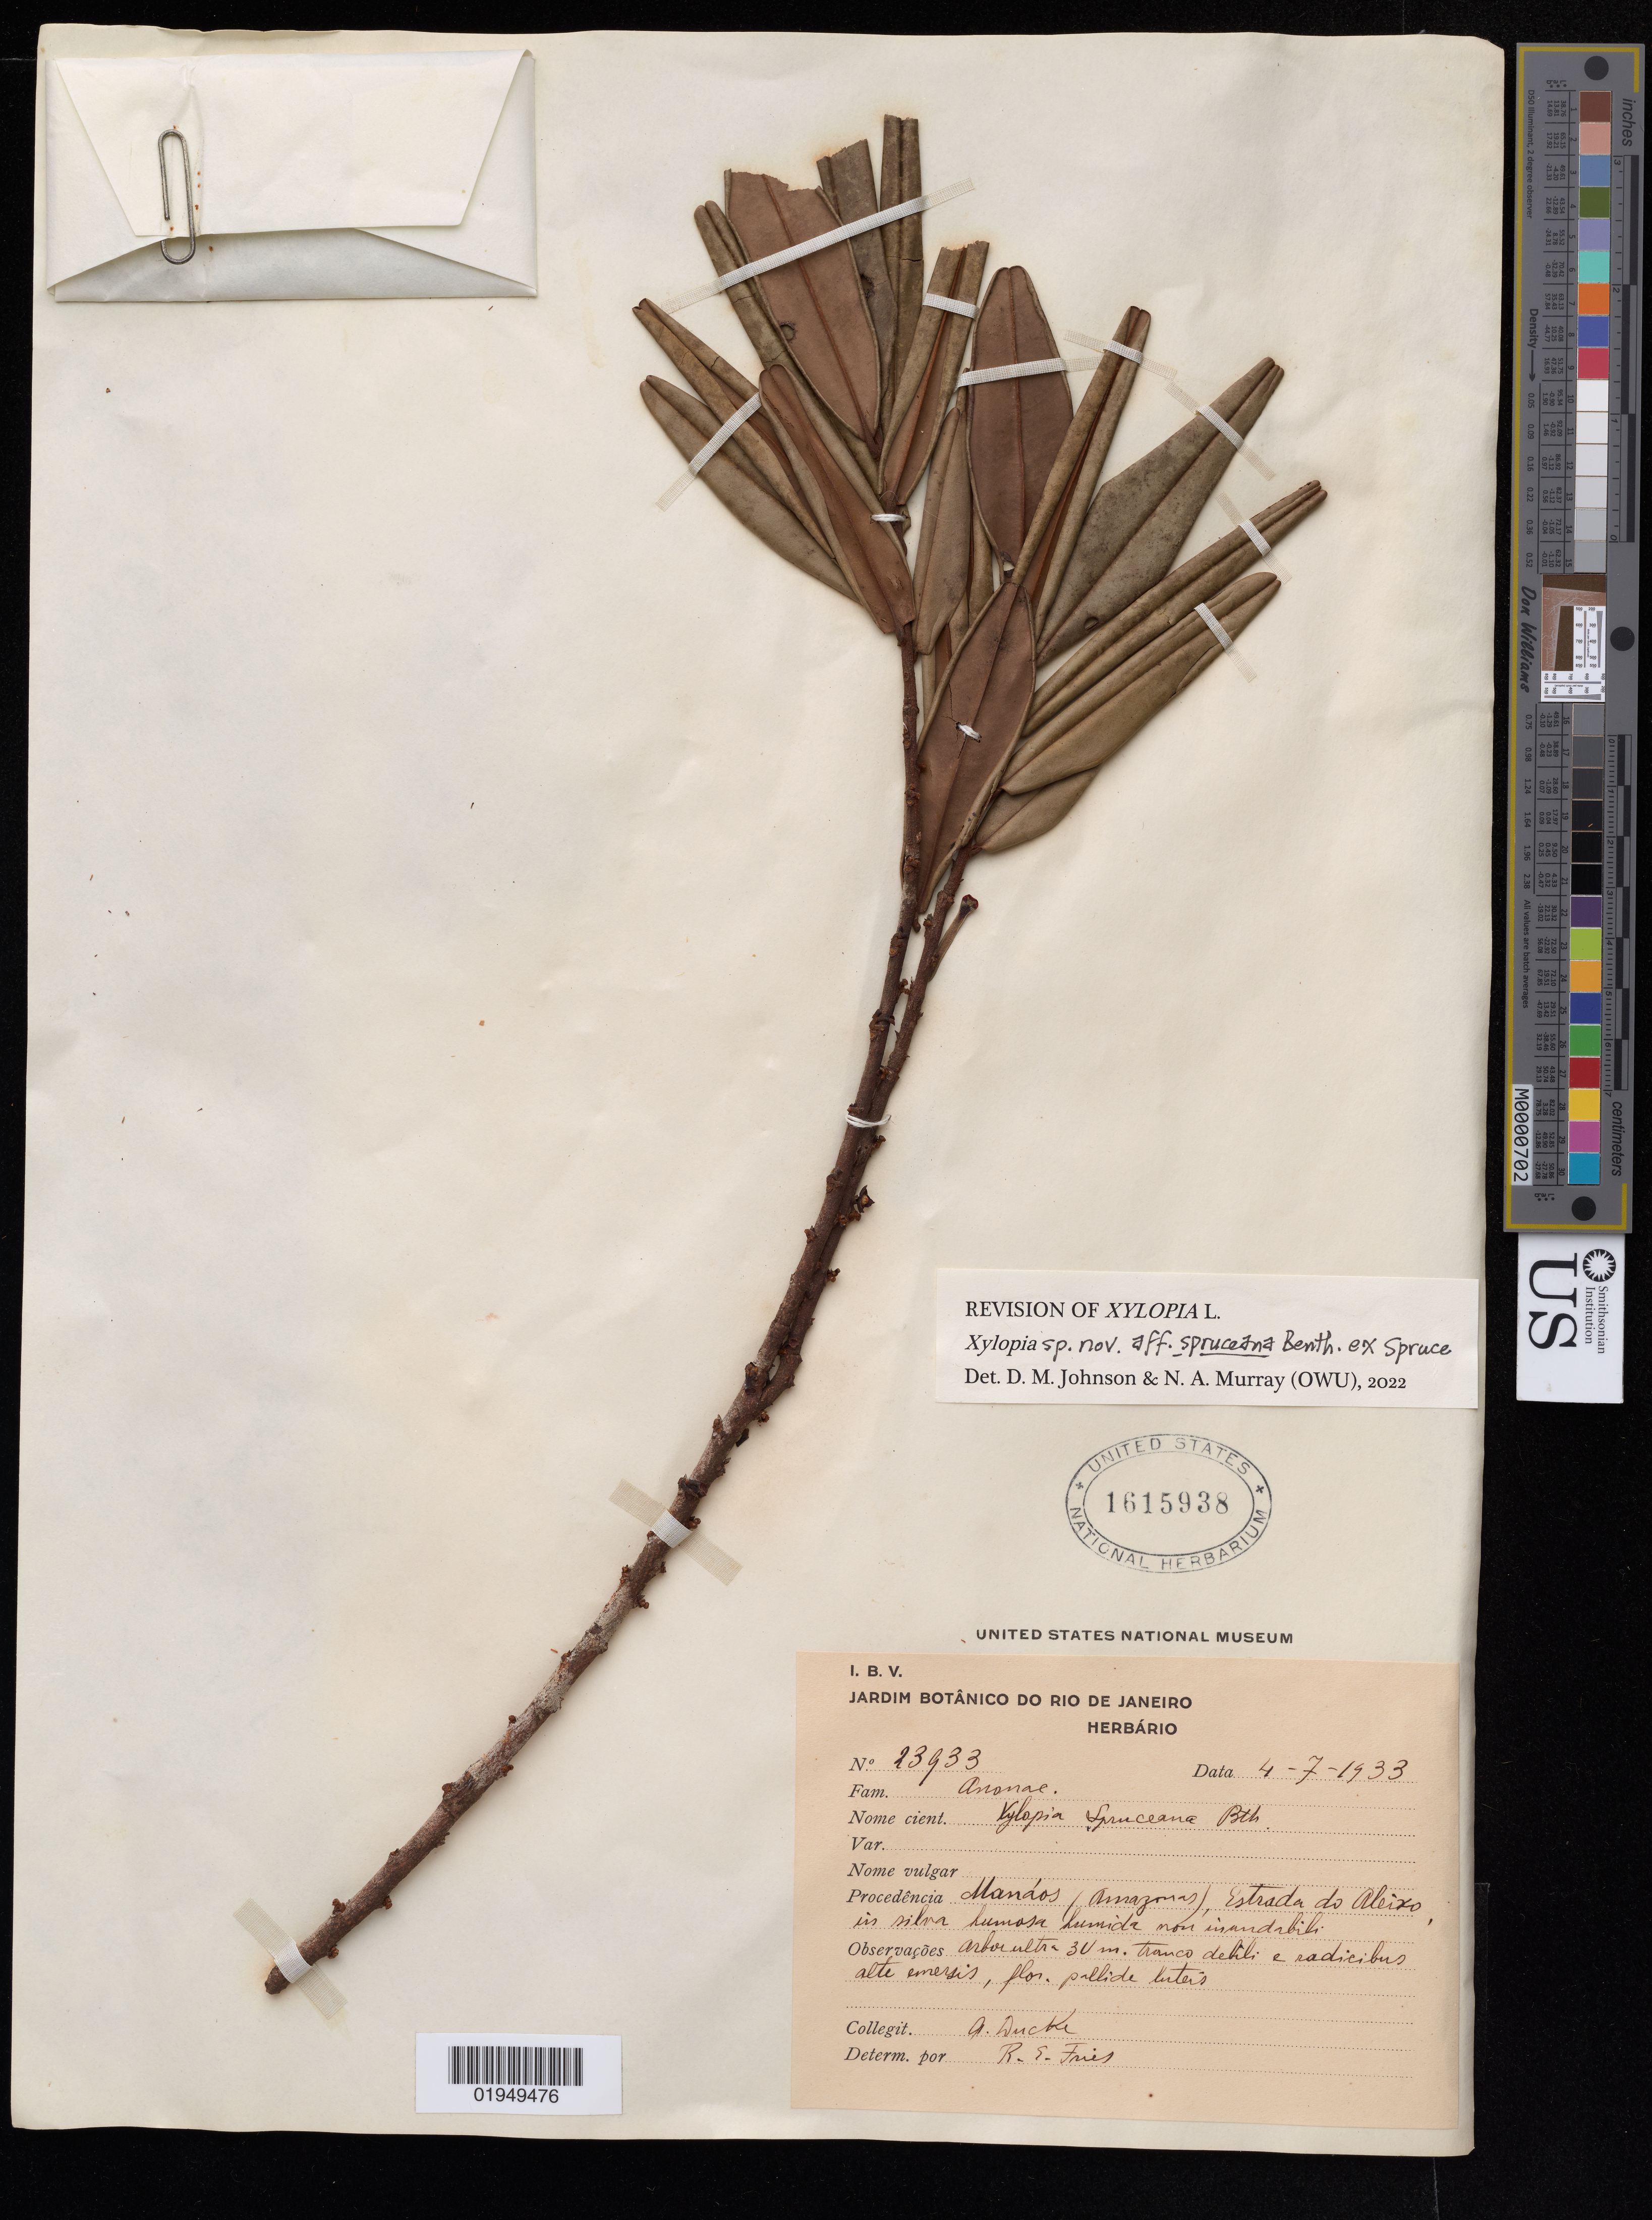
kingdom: Plantae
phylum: Tracheophyta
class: Magnoliopsida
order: Magnoliales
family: Annonaceae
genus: Xylopia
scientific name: Xylopia spruceana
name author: Benth. ex Spruce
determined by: Johnson, D. M.; Murray, N. A.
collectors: A. Ducke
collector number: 23933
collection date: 1933-07-04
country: Brazil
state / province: Amazonas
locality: Manáos, loco Estrada do Abixo, silva non inundabili.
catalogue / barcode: US 1615938